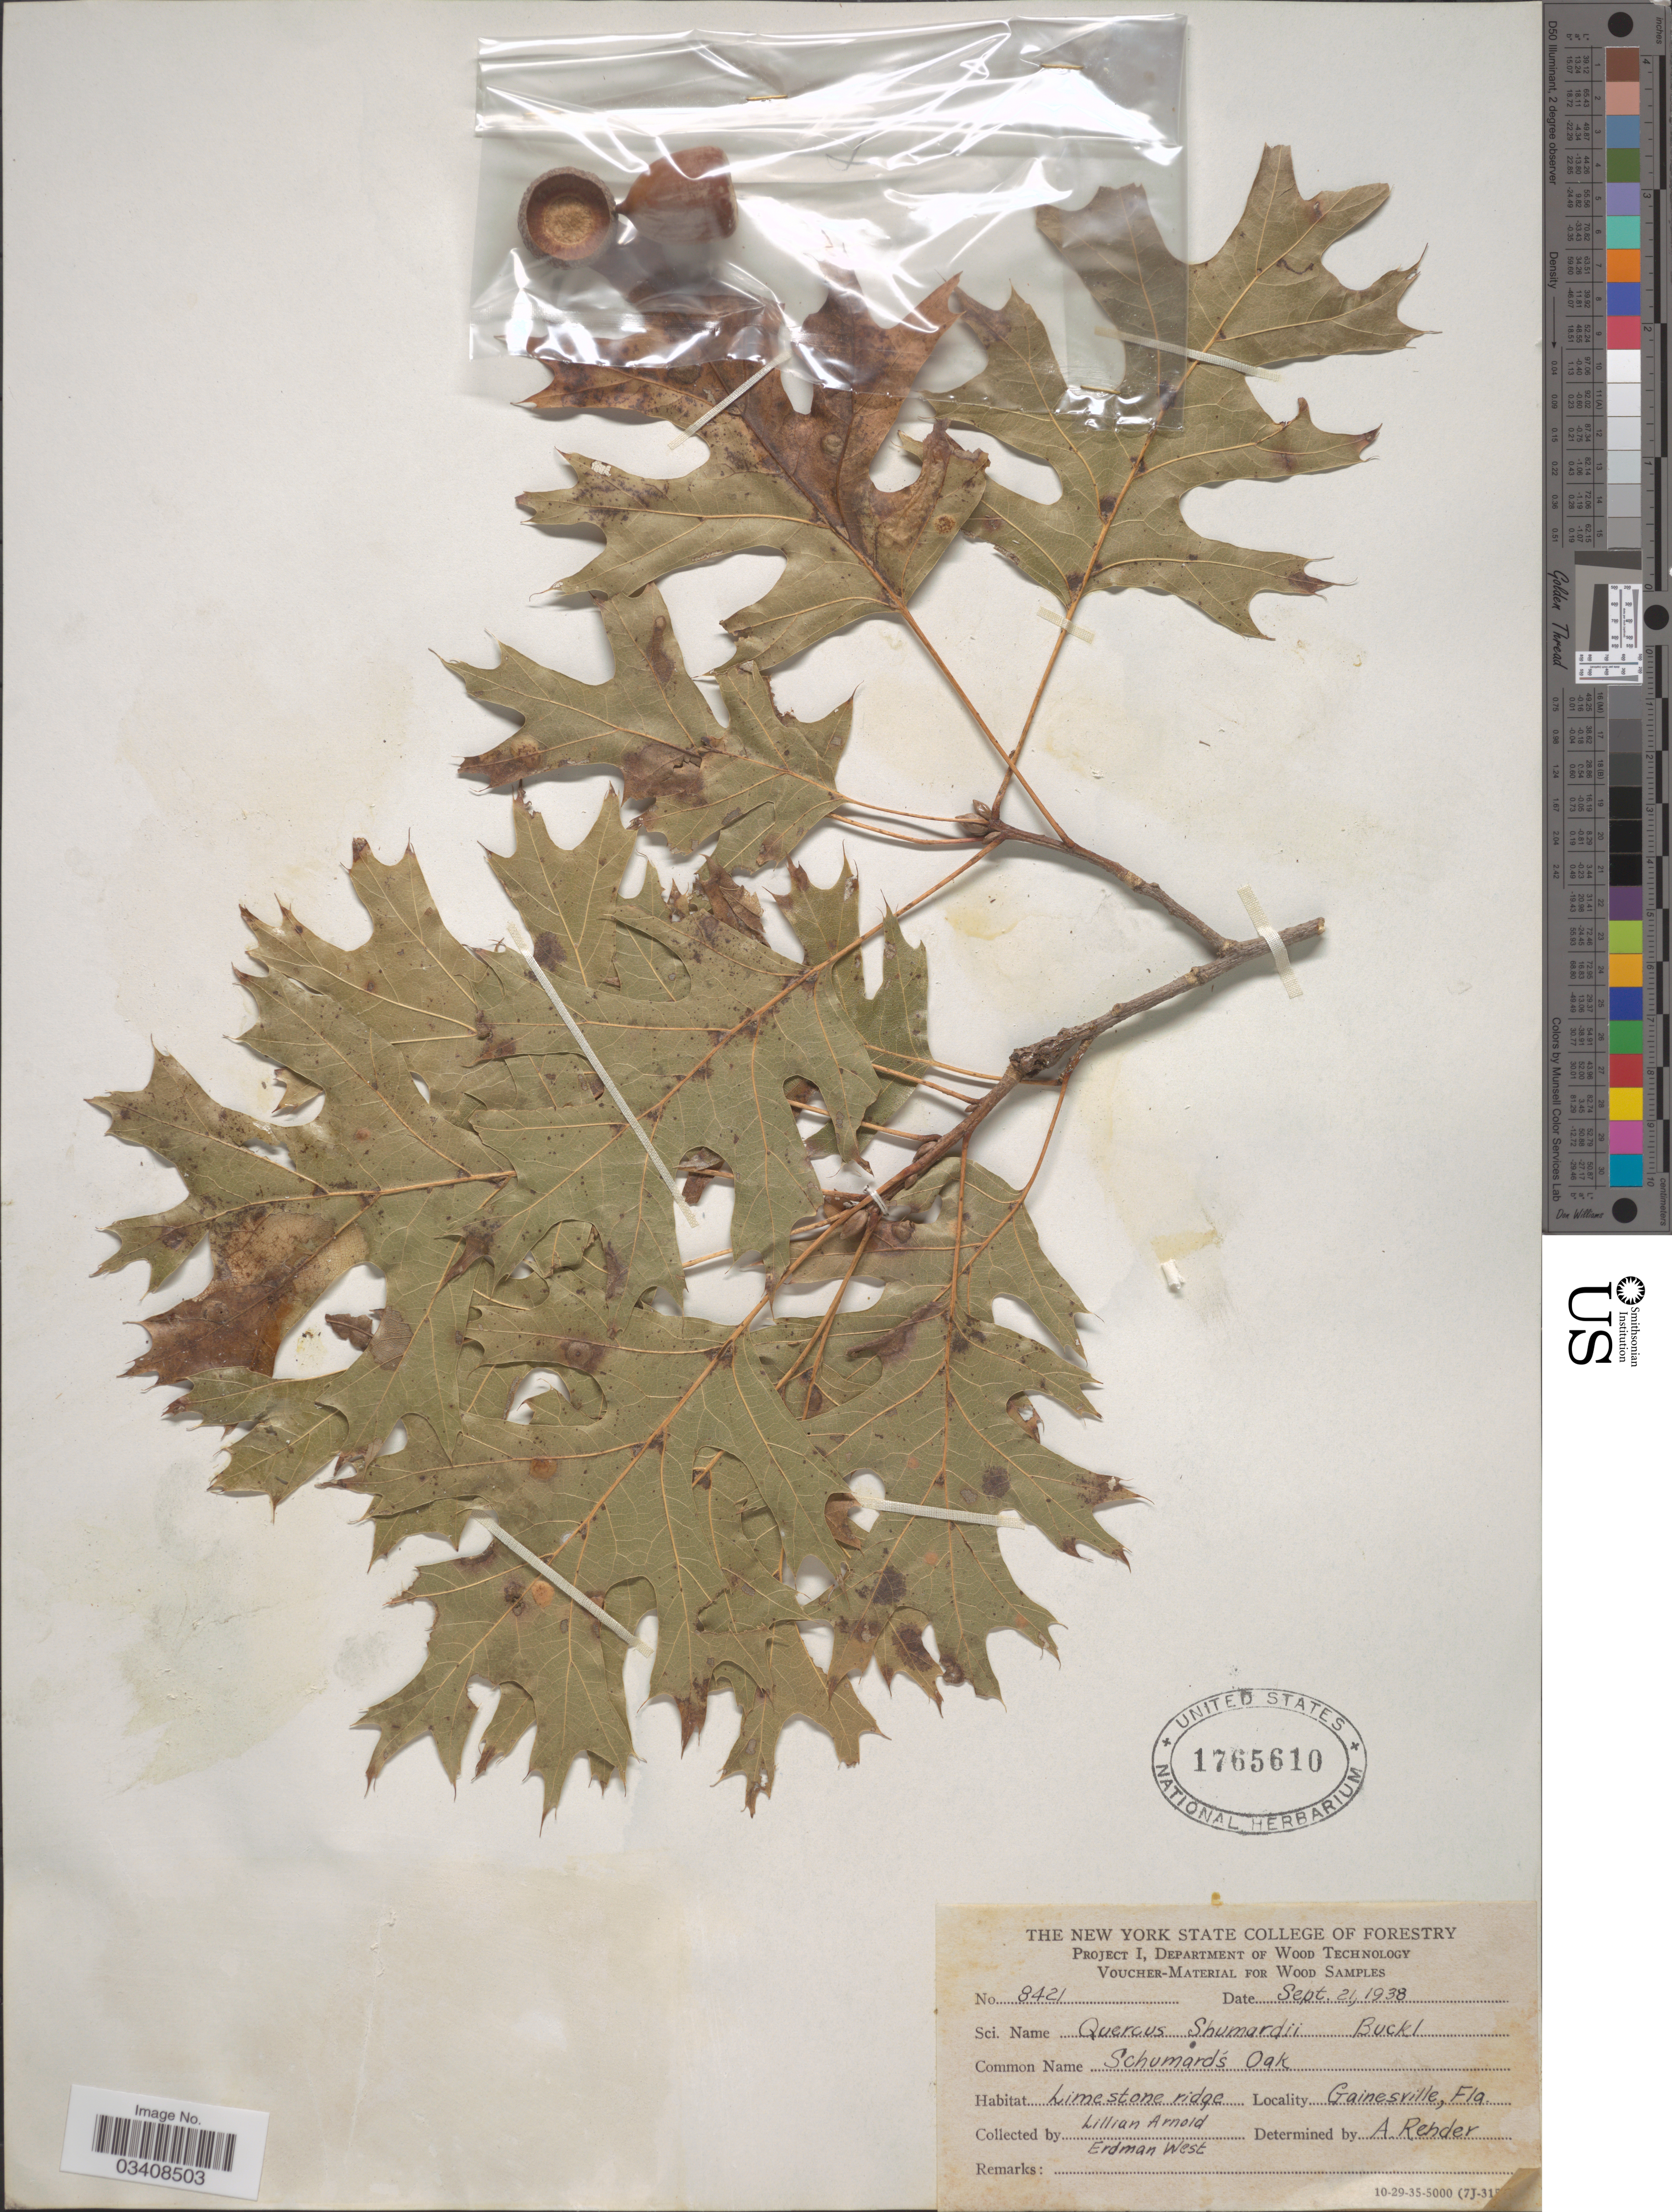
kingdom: Plantae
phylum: Tracheophyta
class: Magnoliopsida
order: Fagales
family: Fagaceae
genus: Quercus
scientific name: Quercus shumardii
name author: Buckley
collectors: L. E. Arnold & E. West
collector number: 8421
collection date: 1938-09-21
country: United States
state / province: Florida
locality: Gainesville.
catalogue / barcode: US 1765610